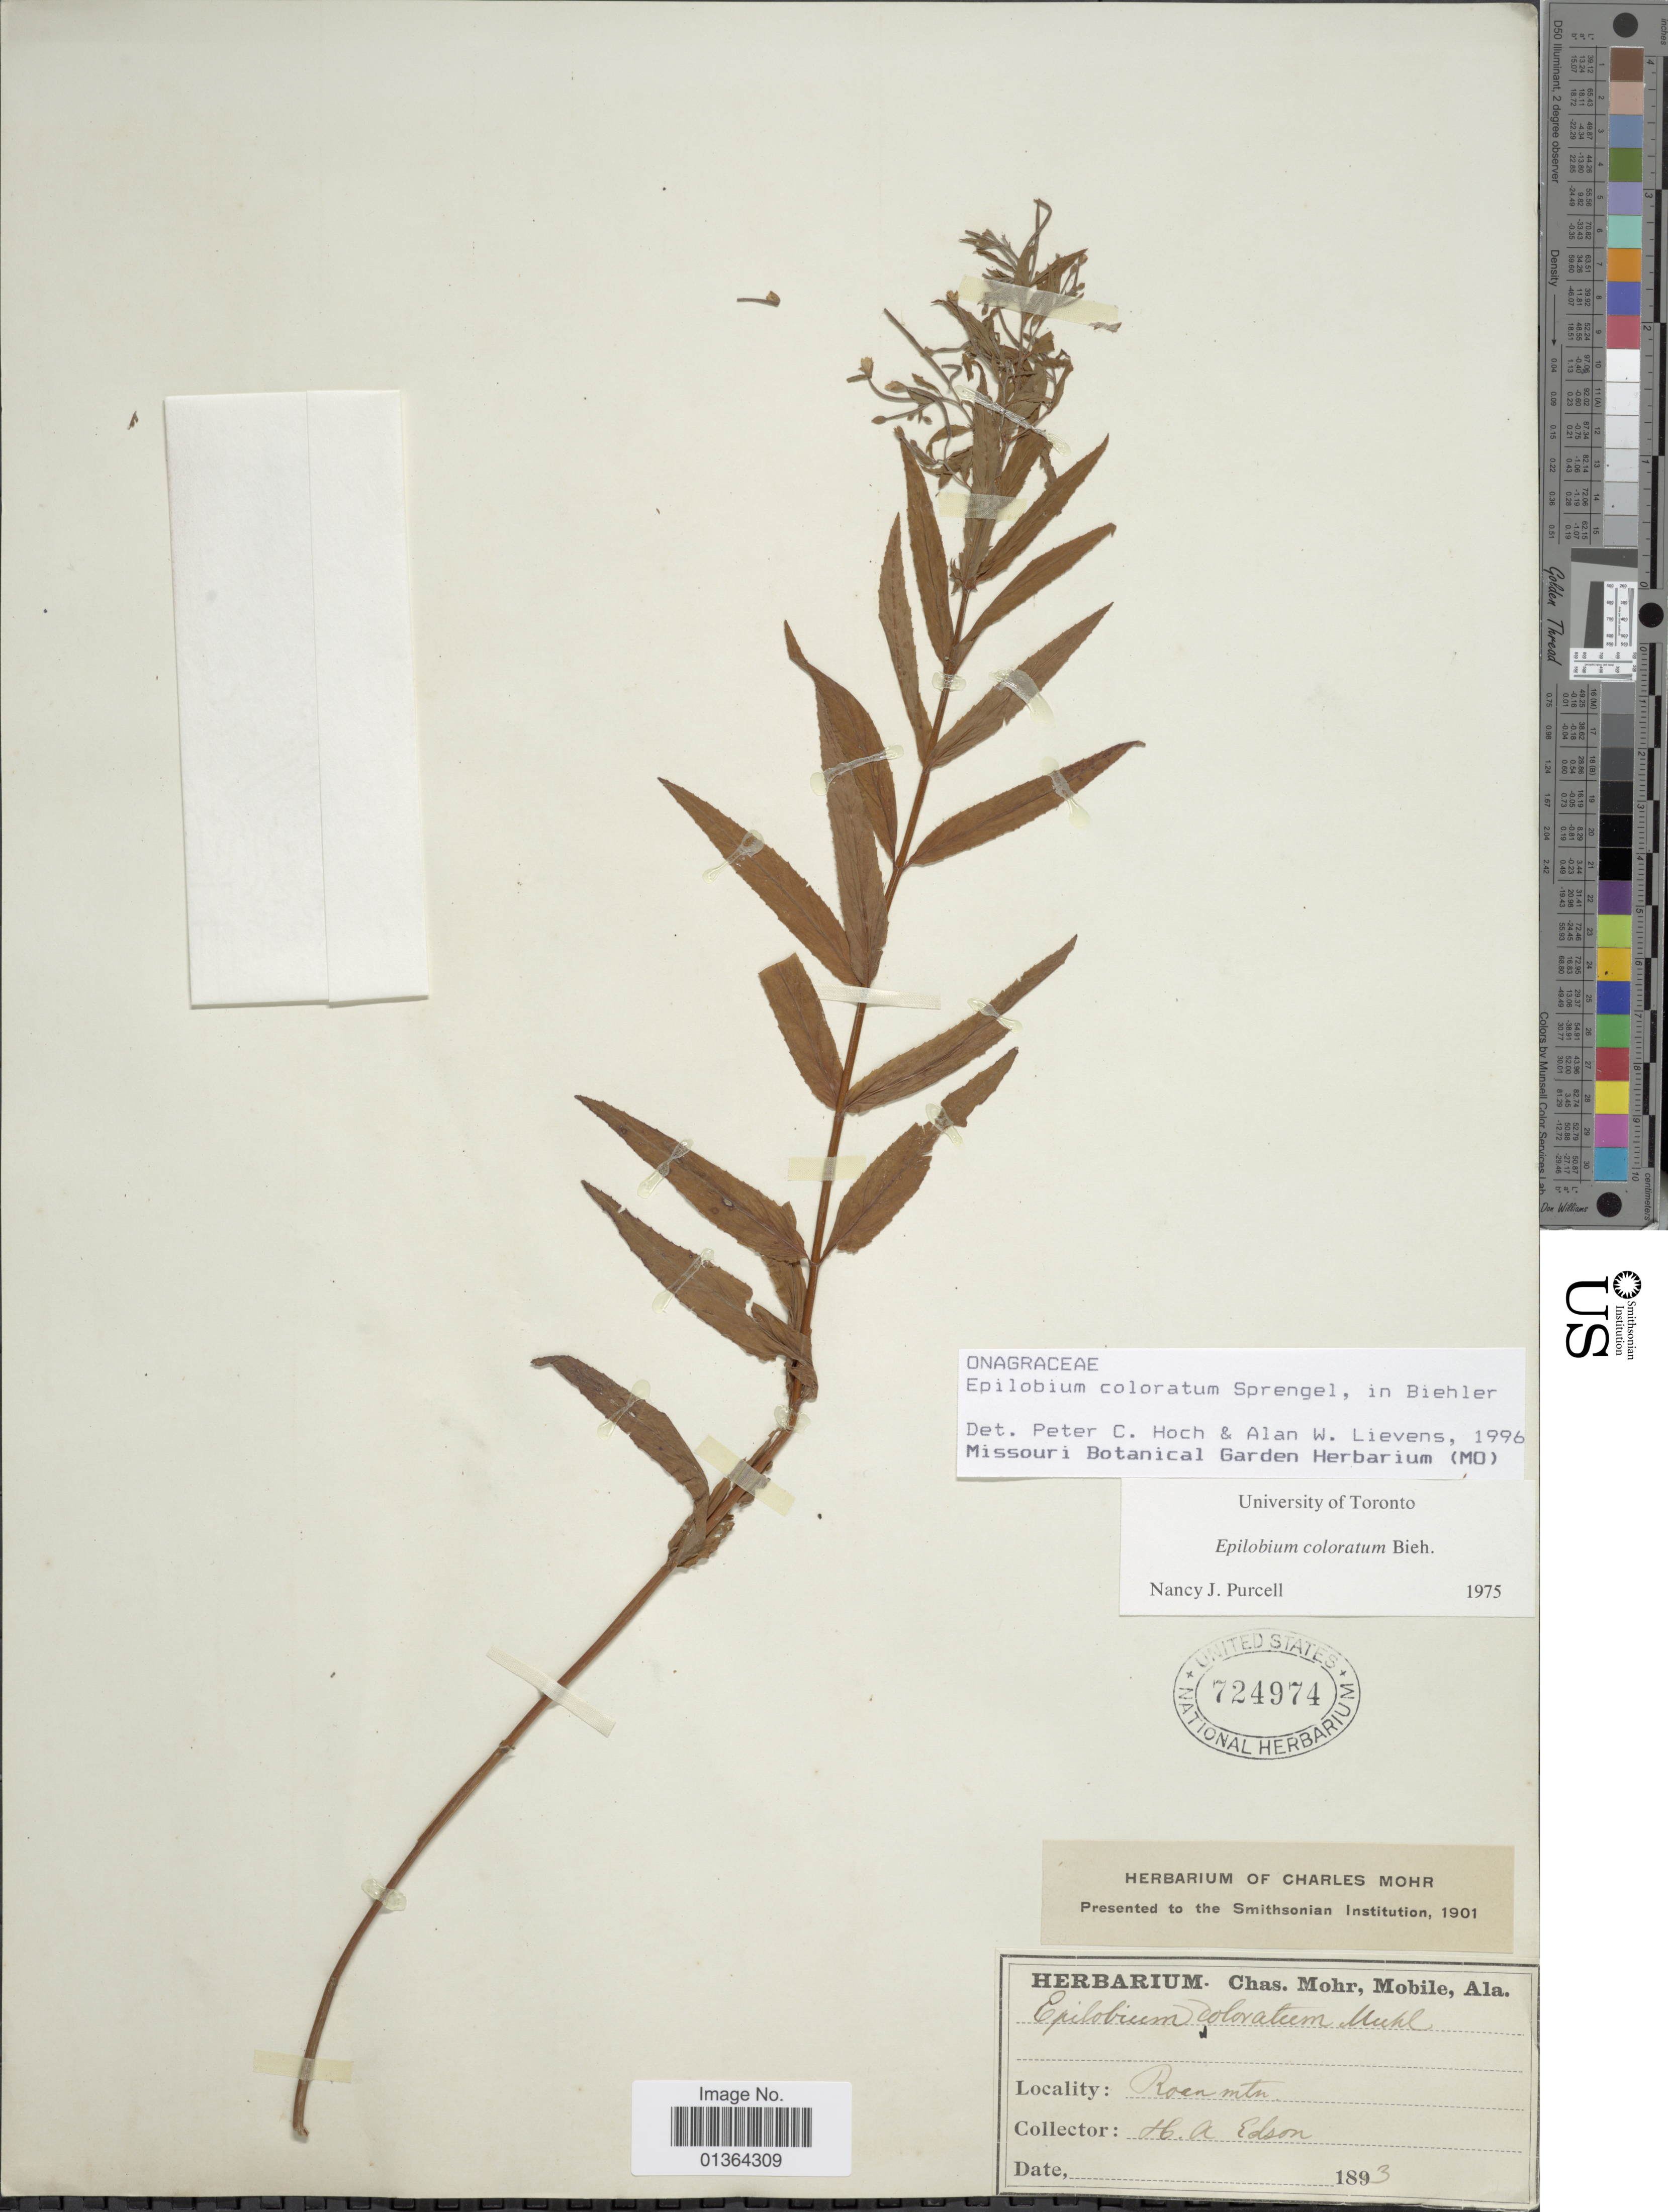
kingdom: Plantae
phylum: Tracheophyta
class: Magnoliopsida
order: Myrtales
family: Onagraceae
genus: Epilobium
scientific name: Epilobium coloratum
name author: Biehler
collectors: H. Edson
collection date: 1893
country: United States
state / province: Tennessee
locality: Roan Mtn.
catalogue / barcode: US 724974